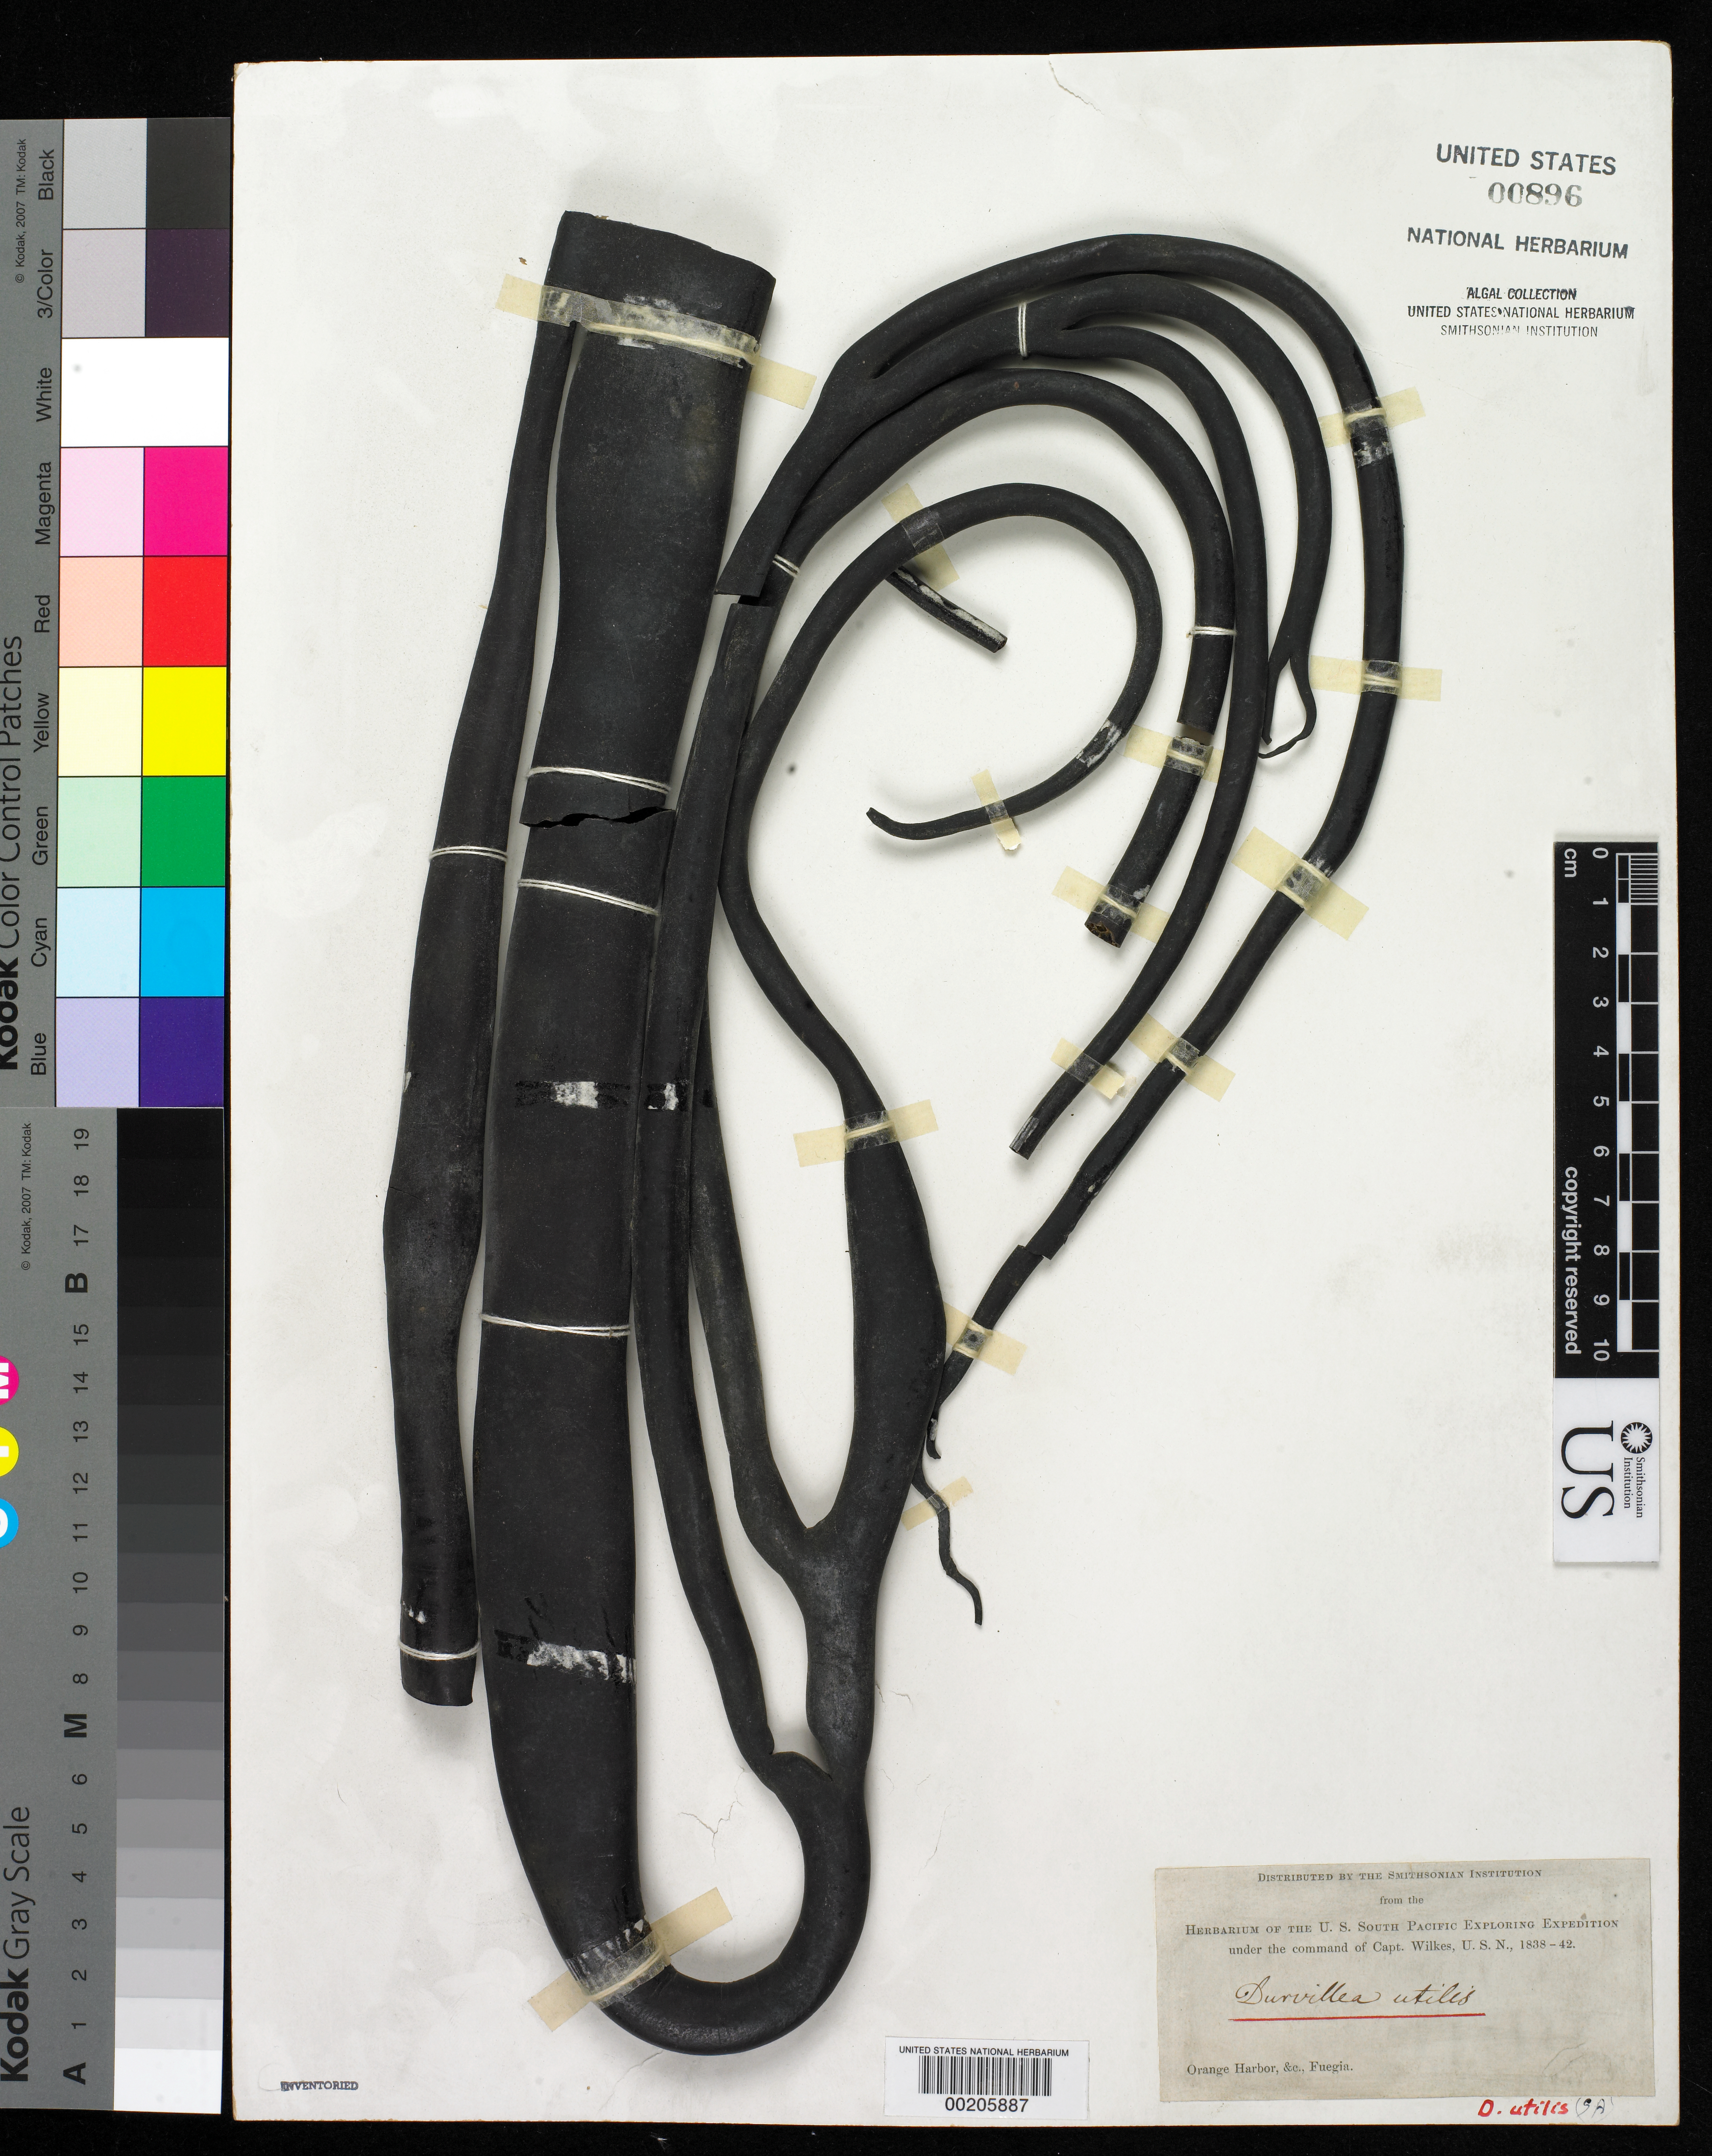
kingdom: Chromista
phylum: Ochrophyta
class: Phaeophyceae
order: Fucales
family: Durvillaeaceae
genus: Durvillaea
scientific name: Durvillaea utilis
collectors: W. D. Brackenridge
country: Chile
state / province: Magallanes y de la Antártica Chilena (XII)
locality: Orange Harbor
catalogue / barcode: US 896